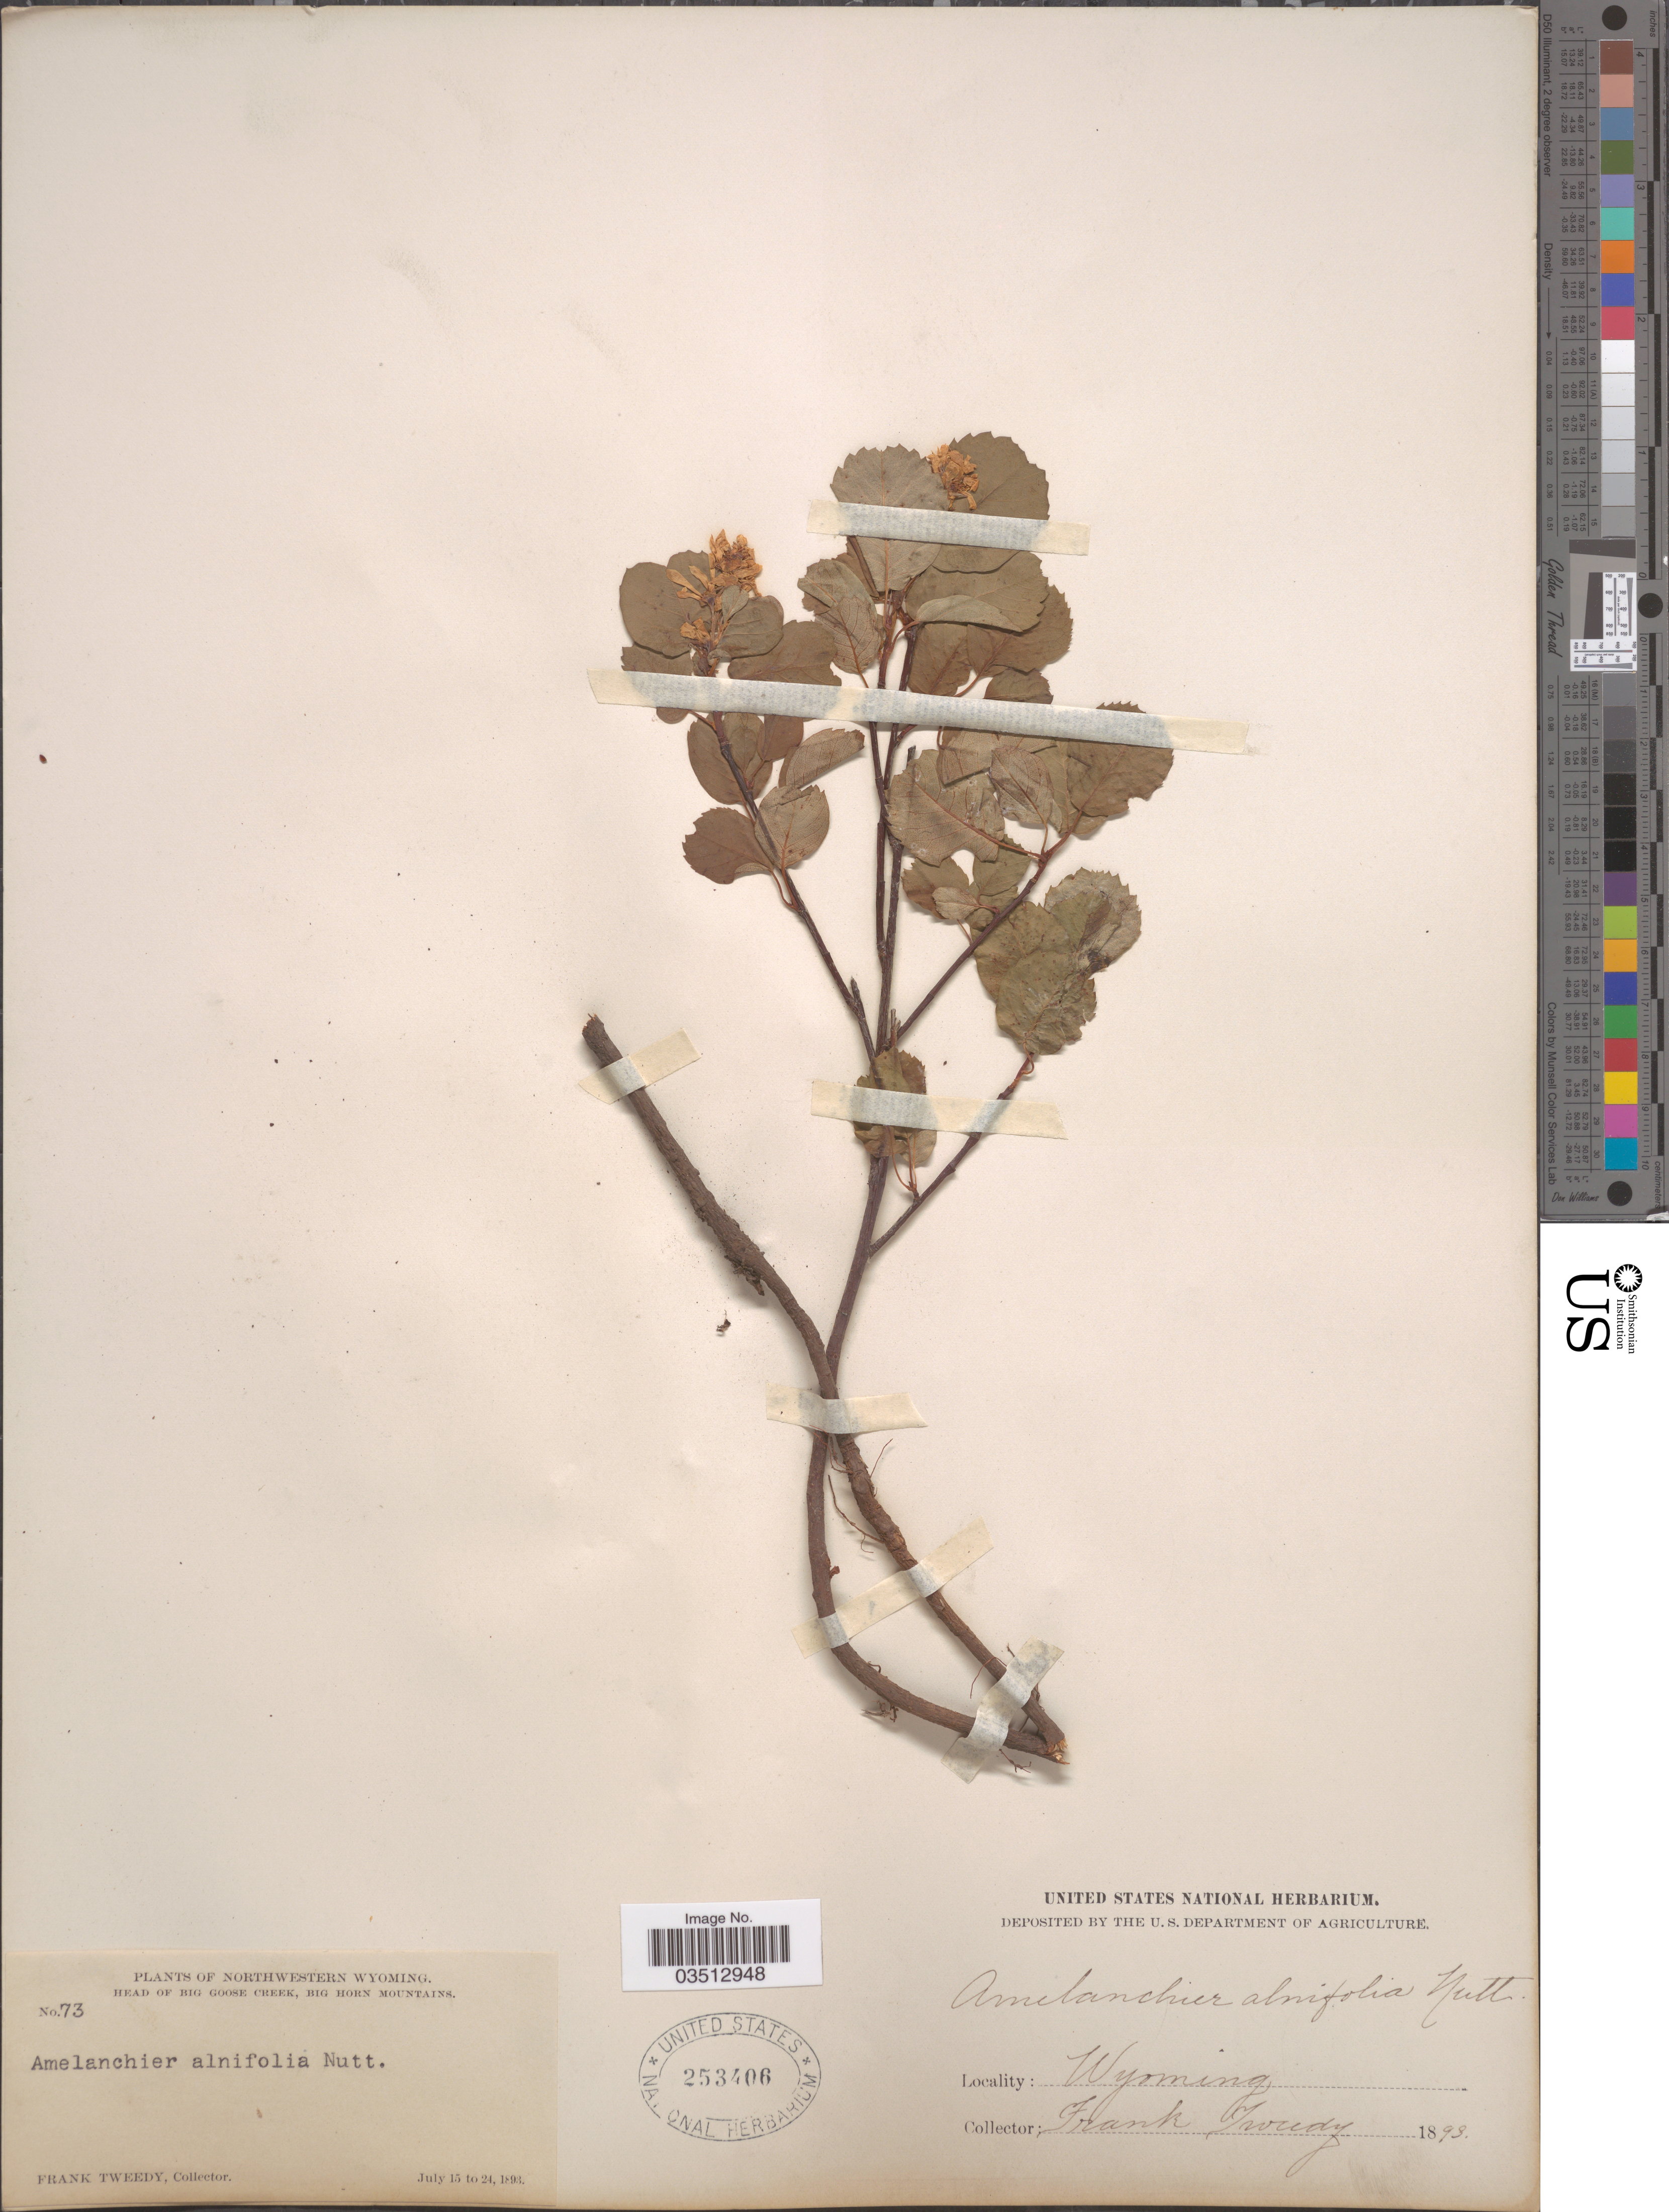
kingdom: Plantae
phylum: Tracheophyta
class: Magnoliopsida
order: Rosales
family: Rosaceae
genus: Amelanchier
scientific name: Amelanchier sp.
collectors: F. Tweedy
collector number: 73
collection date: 1893-07-15/1893-07-24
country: United States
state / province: Wyoming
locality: Northwestern Wyoming. Head of Big Goose Creek, Big Horn Mountains.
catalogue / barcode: US 253406